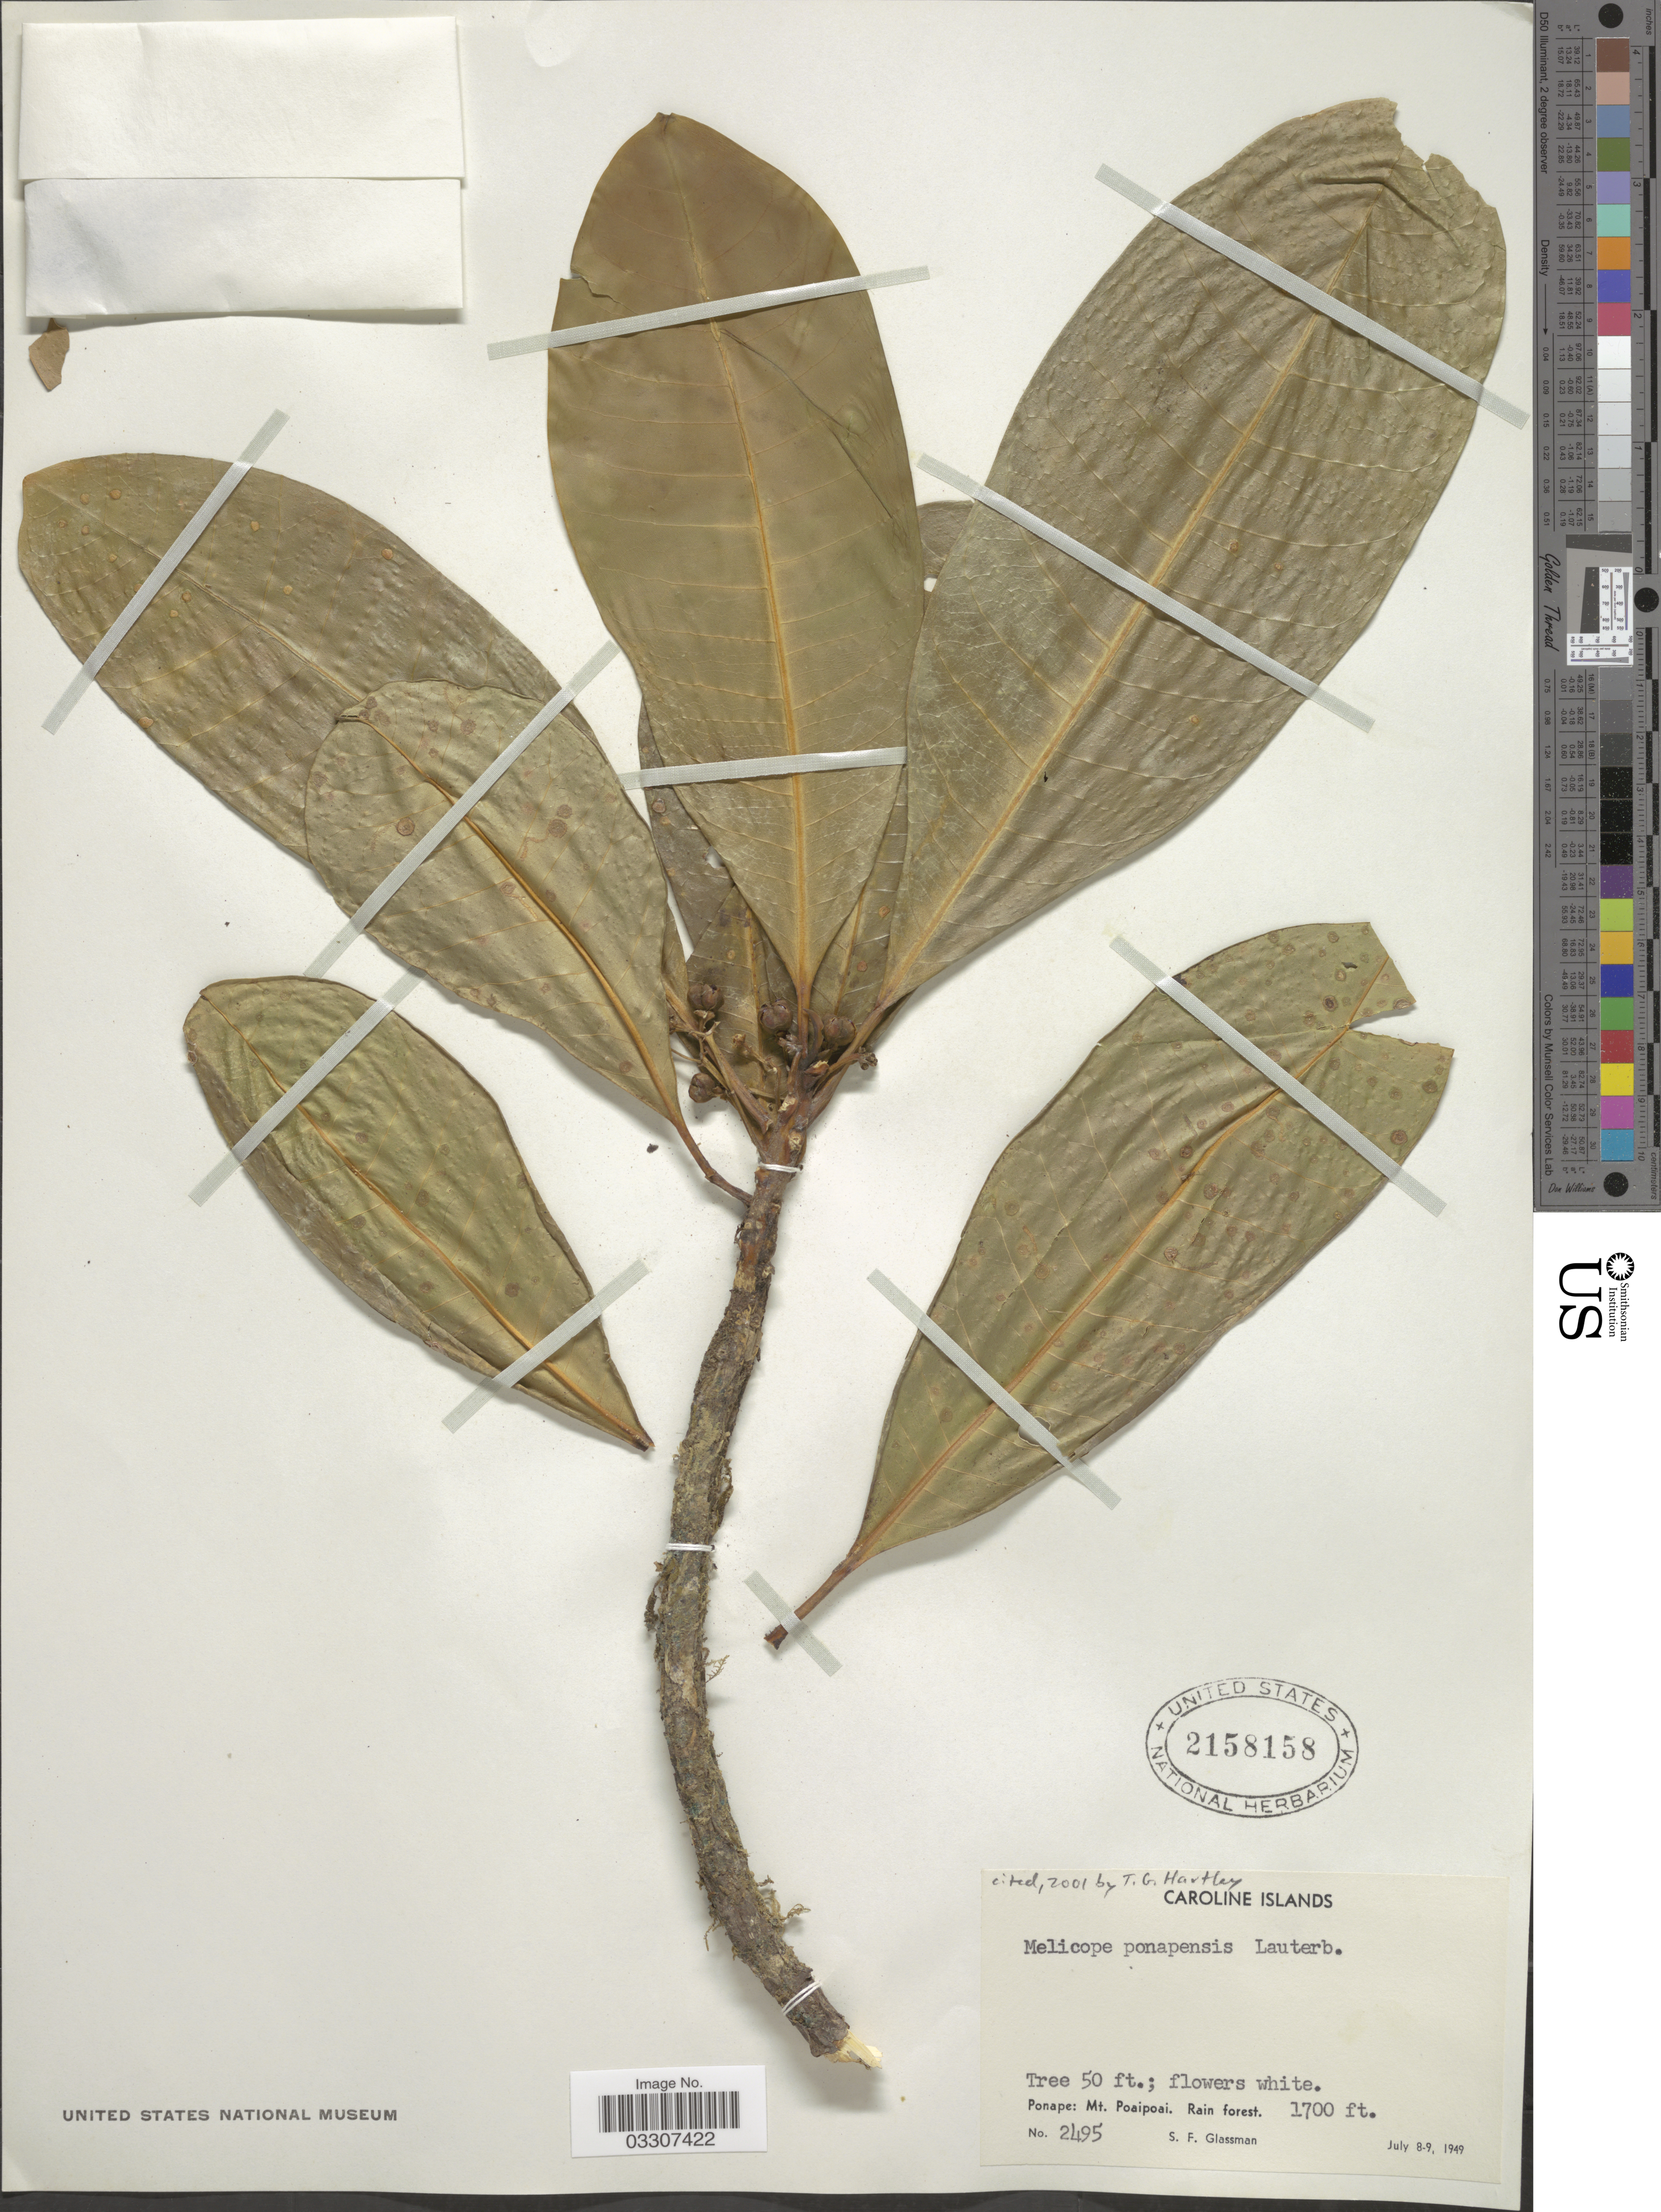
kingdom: Plantae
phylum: Tracheophyta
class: Magnoliopsida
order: Sapindales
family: Rutaceae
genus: Melicope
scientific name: Melicope ponapensis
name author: Lauterb.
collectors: S. F. Glassman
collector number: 2495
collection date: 1949-07-08/1949-07-09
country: Micronesia, Federated States of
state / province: Pohnpei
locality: Caroline Islands. Ponape: Mt. Poaipoai. Rain forest.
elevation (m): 518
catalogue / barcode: US 2158158